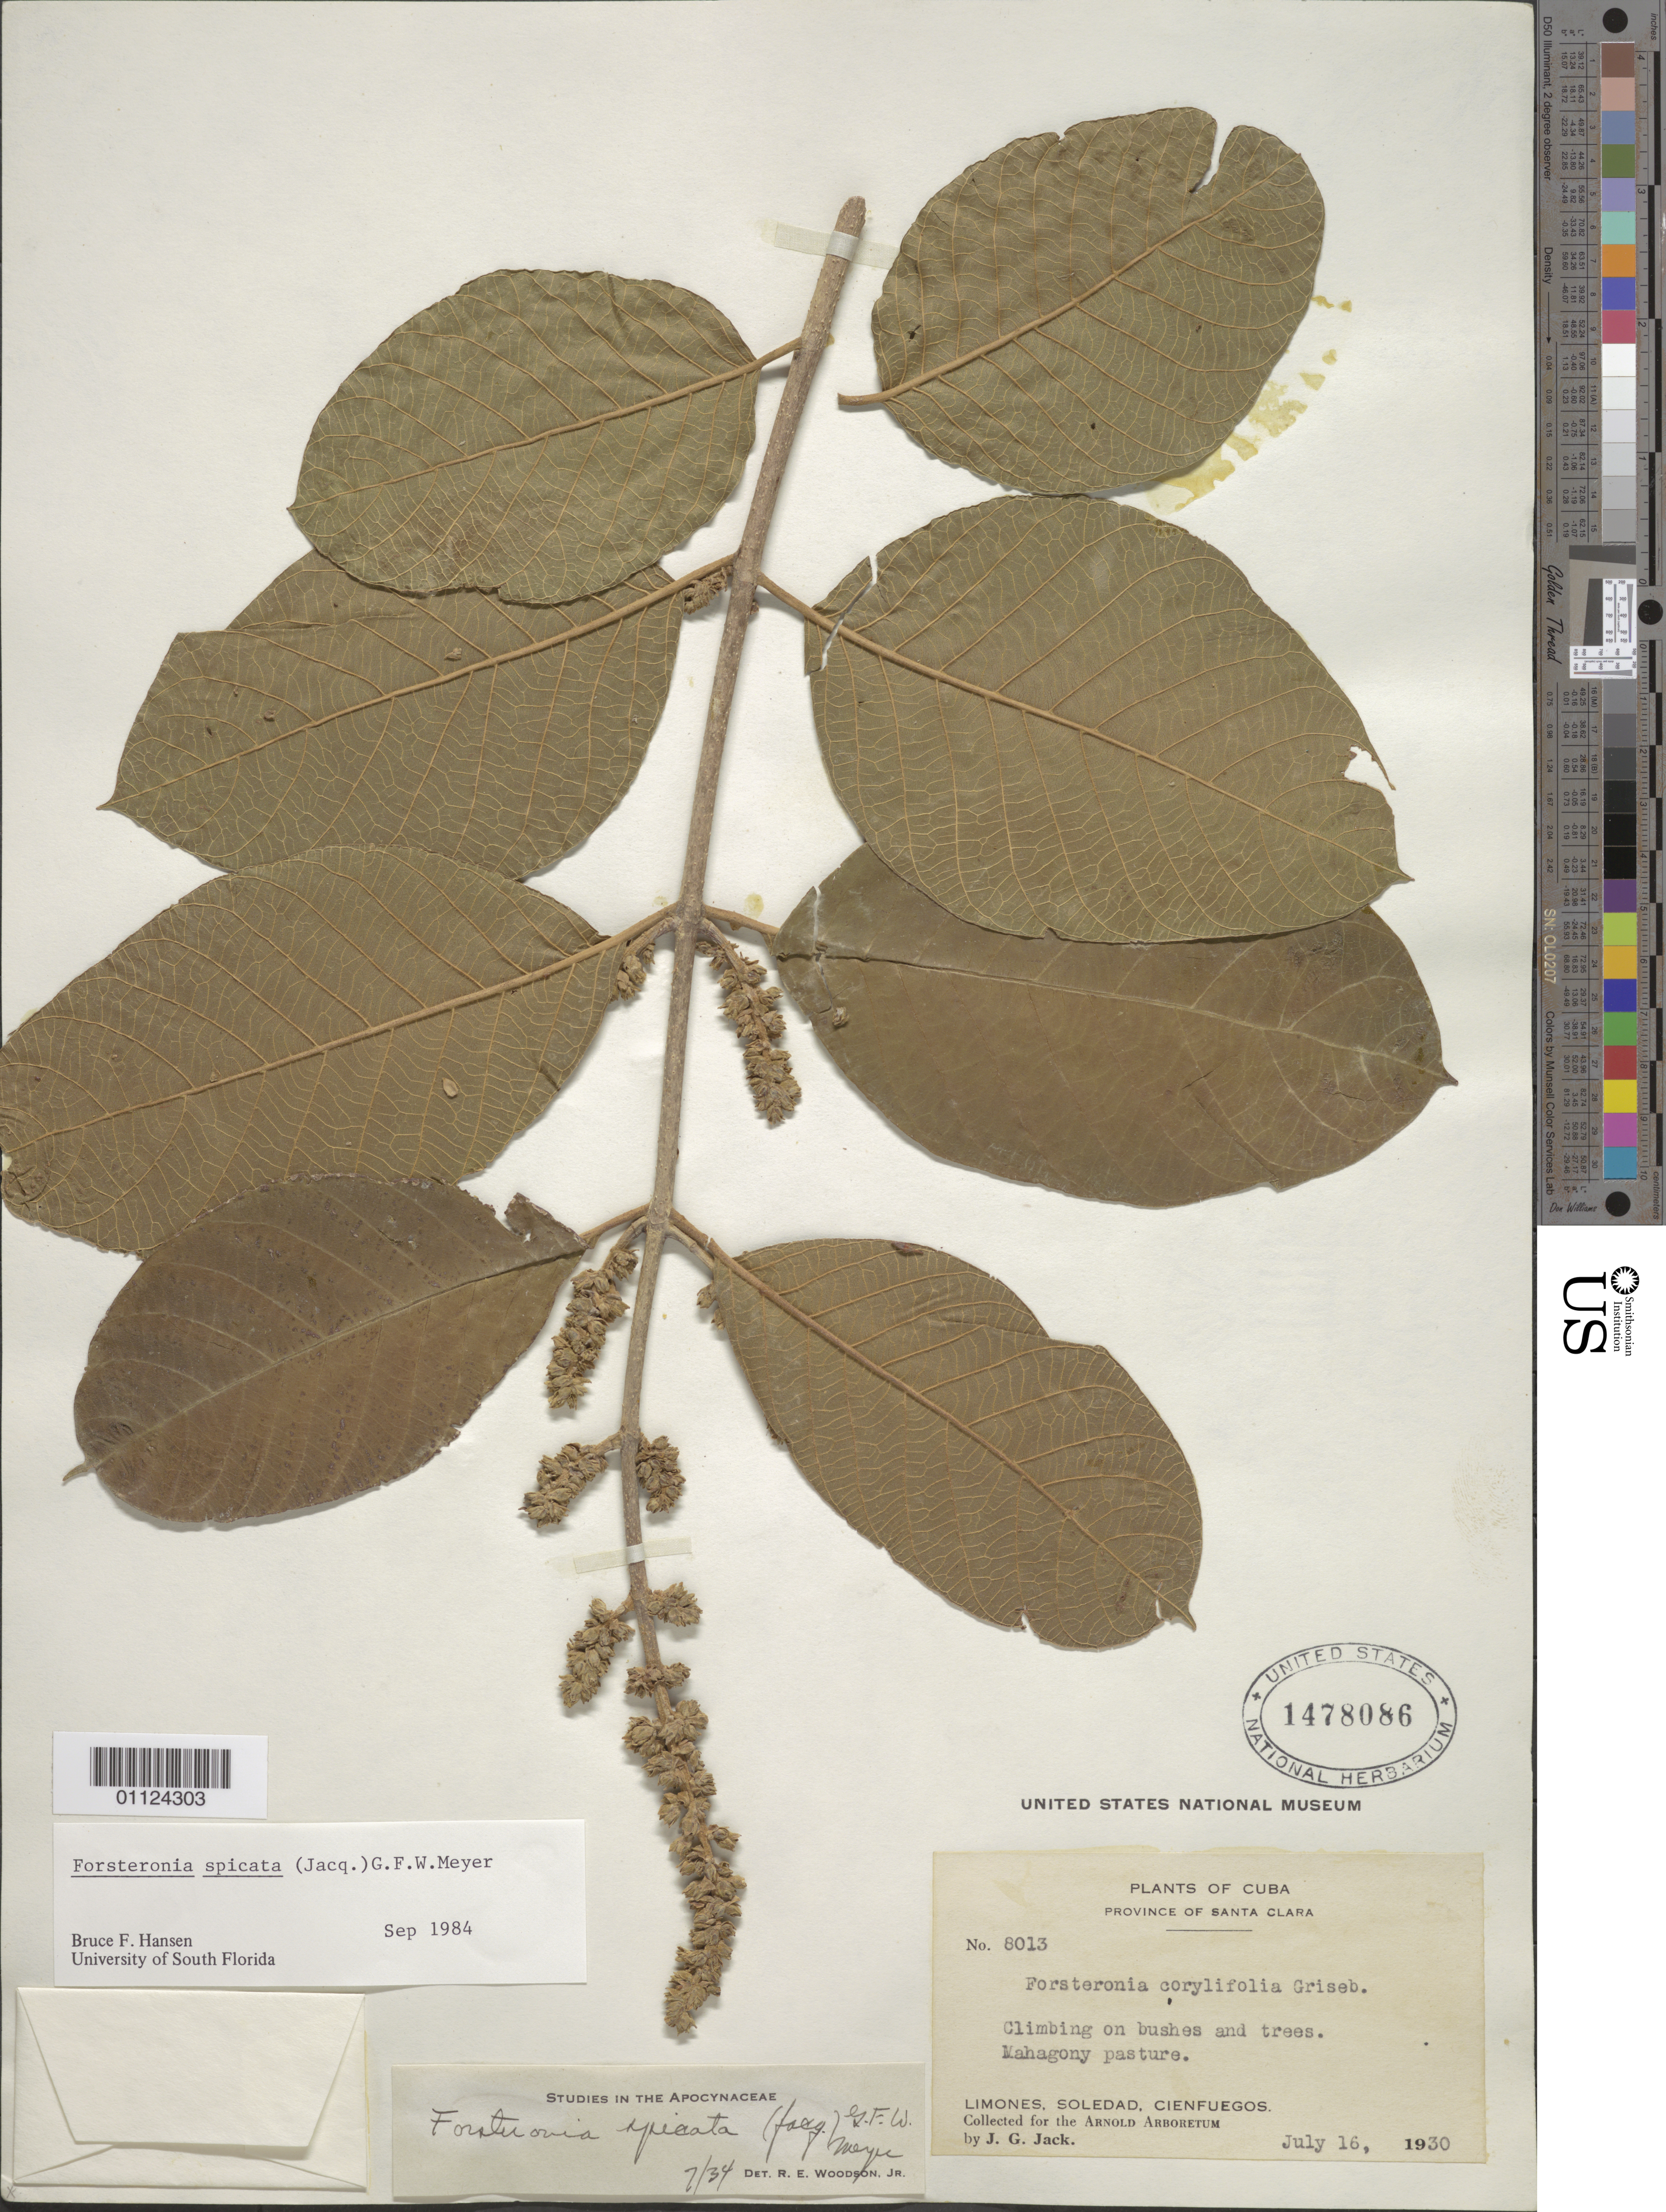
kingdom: Plantae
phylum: Tracheophyta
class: Magnoliopsida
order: Gentianales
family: Apocynaceae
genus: Forsteronia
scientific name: Forsteronia spicata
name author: (Jacq.) G. Mey.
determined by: Hansen, Bruce F., Curator (USF), University of South Florida (UNITED STATES)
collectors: J. G. Jack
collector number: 8013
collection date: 1930-07-16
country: Cuba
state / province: Las Villas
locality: Limones, Soledad, Cienfuegos.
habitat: Climbing on bushes and trees. Mahagony pasture.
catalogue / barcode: US 1478086